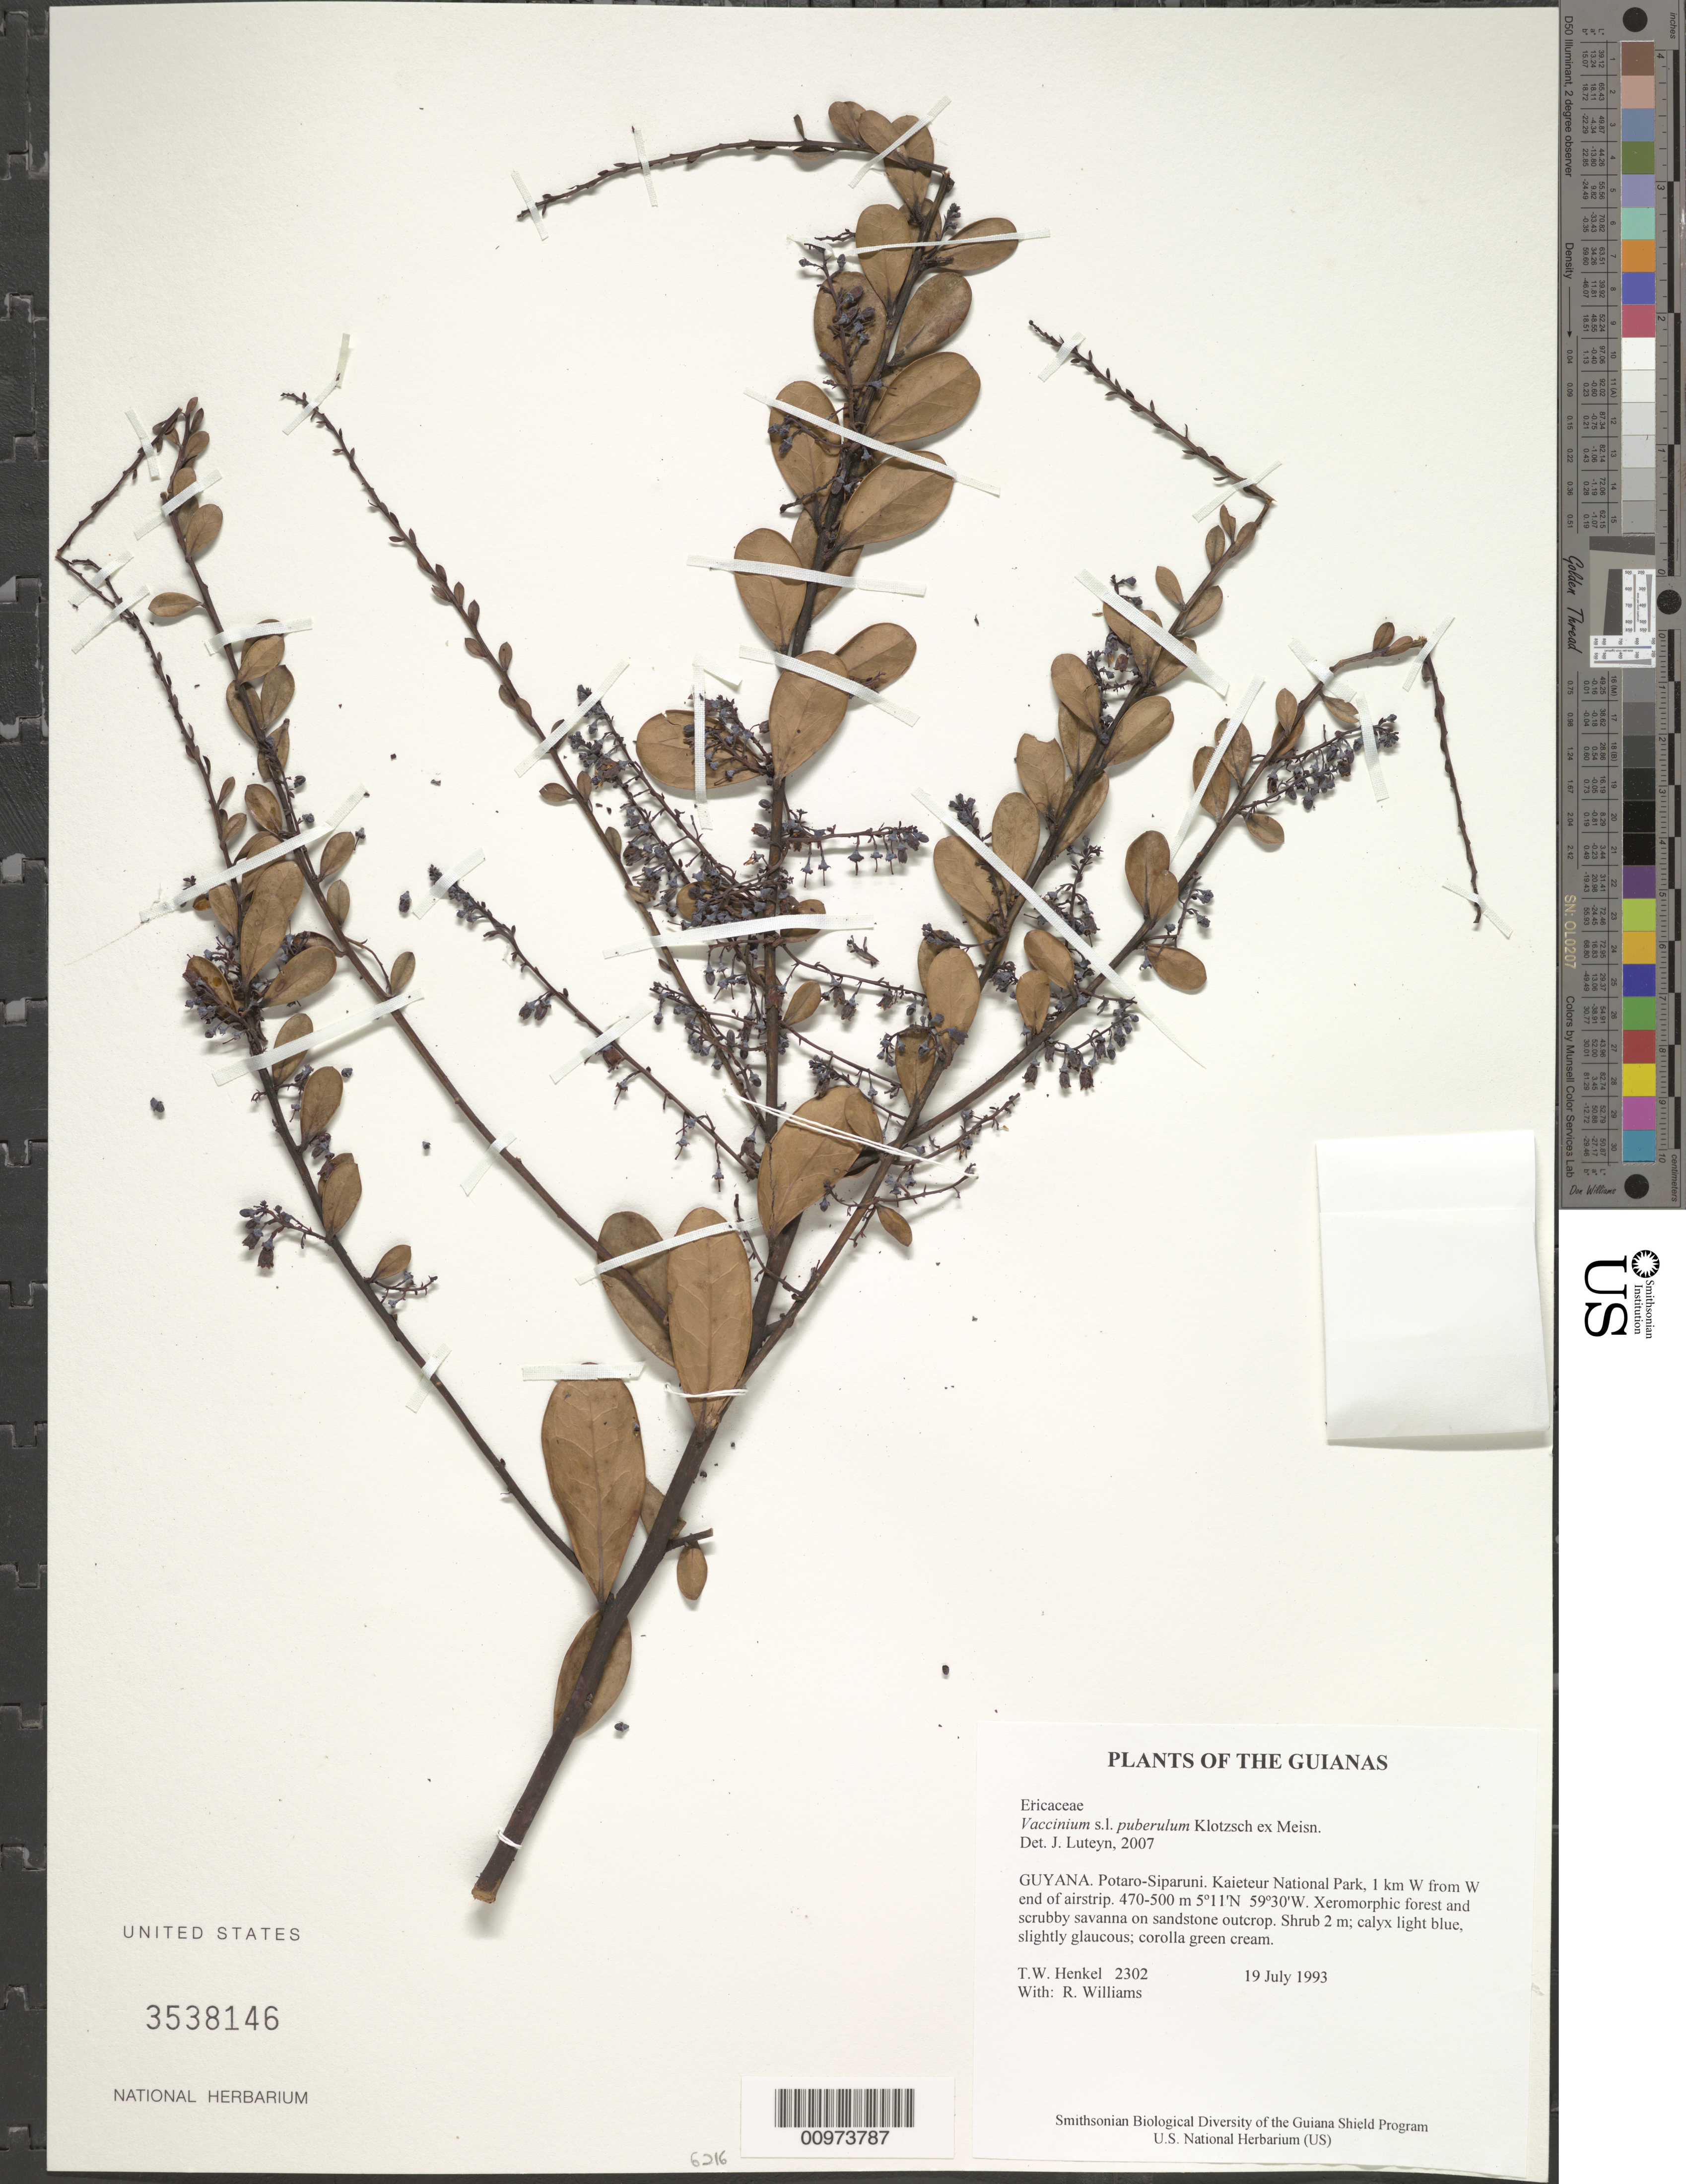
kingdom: Plantae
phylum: Tracheophyta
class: Magnoliopsida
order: Ericales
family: Ericaceae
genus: Vaccinium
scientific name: Vaccinium puberulum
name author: Klotzsch ex Meisn.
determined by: Luteyn, J. L.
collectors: T. Henkel & R. Williams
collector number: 2302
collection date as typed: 19 July 1993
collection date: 1993-07-19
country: Guyana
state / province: Potaro-Siparuni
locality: Kaieteur National Park, 1 km W from W end of airstrip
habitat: Xeromorphic forest and scrubby savanna on sandstone outcrop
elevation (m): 470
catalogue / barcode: US 3538146